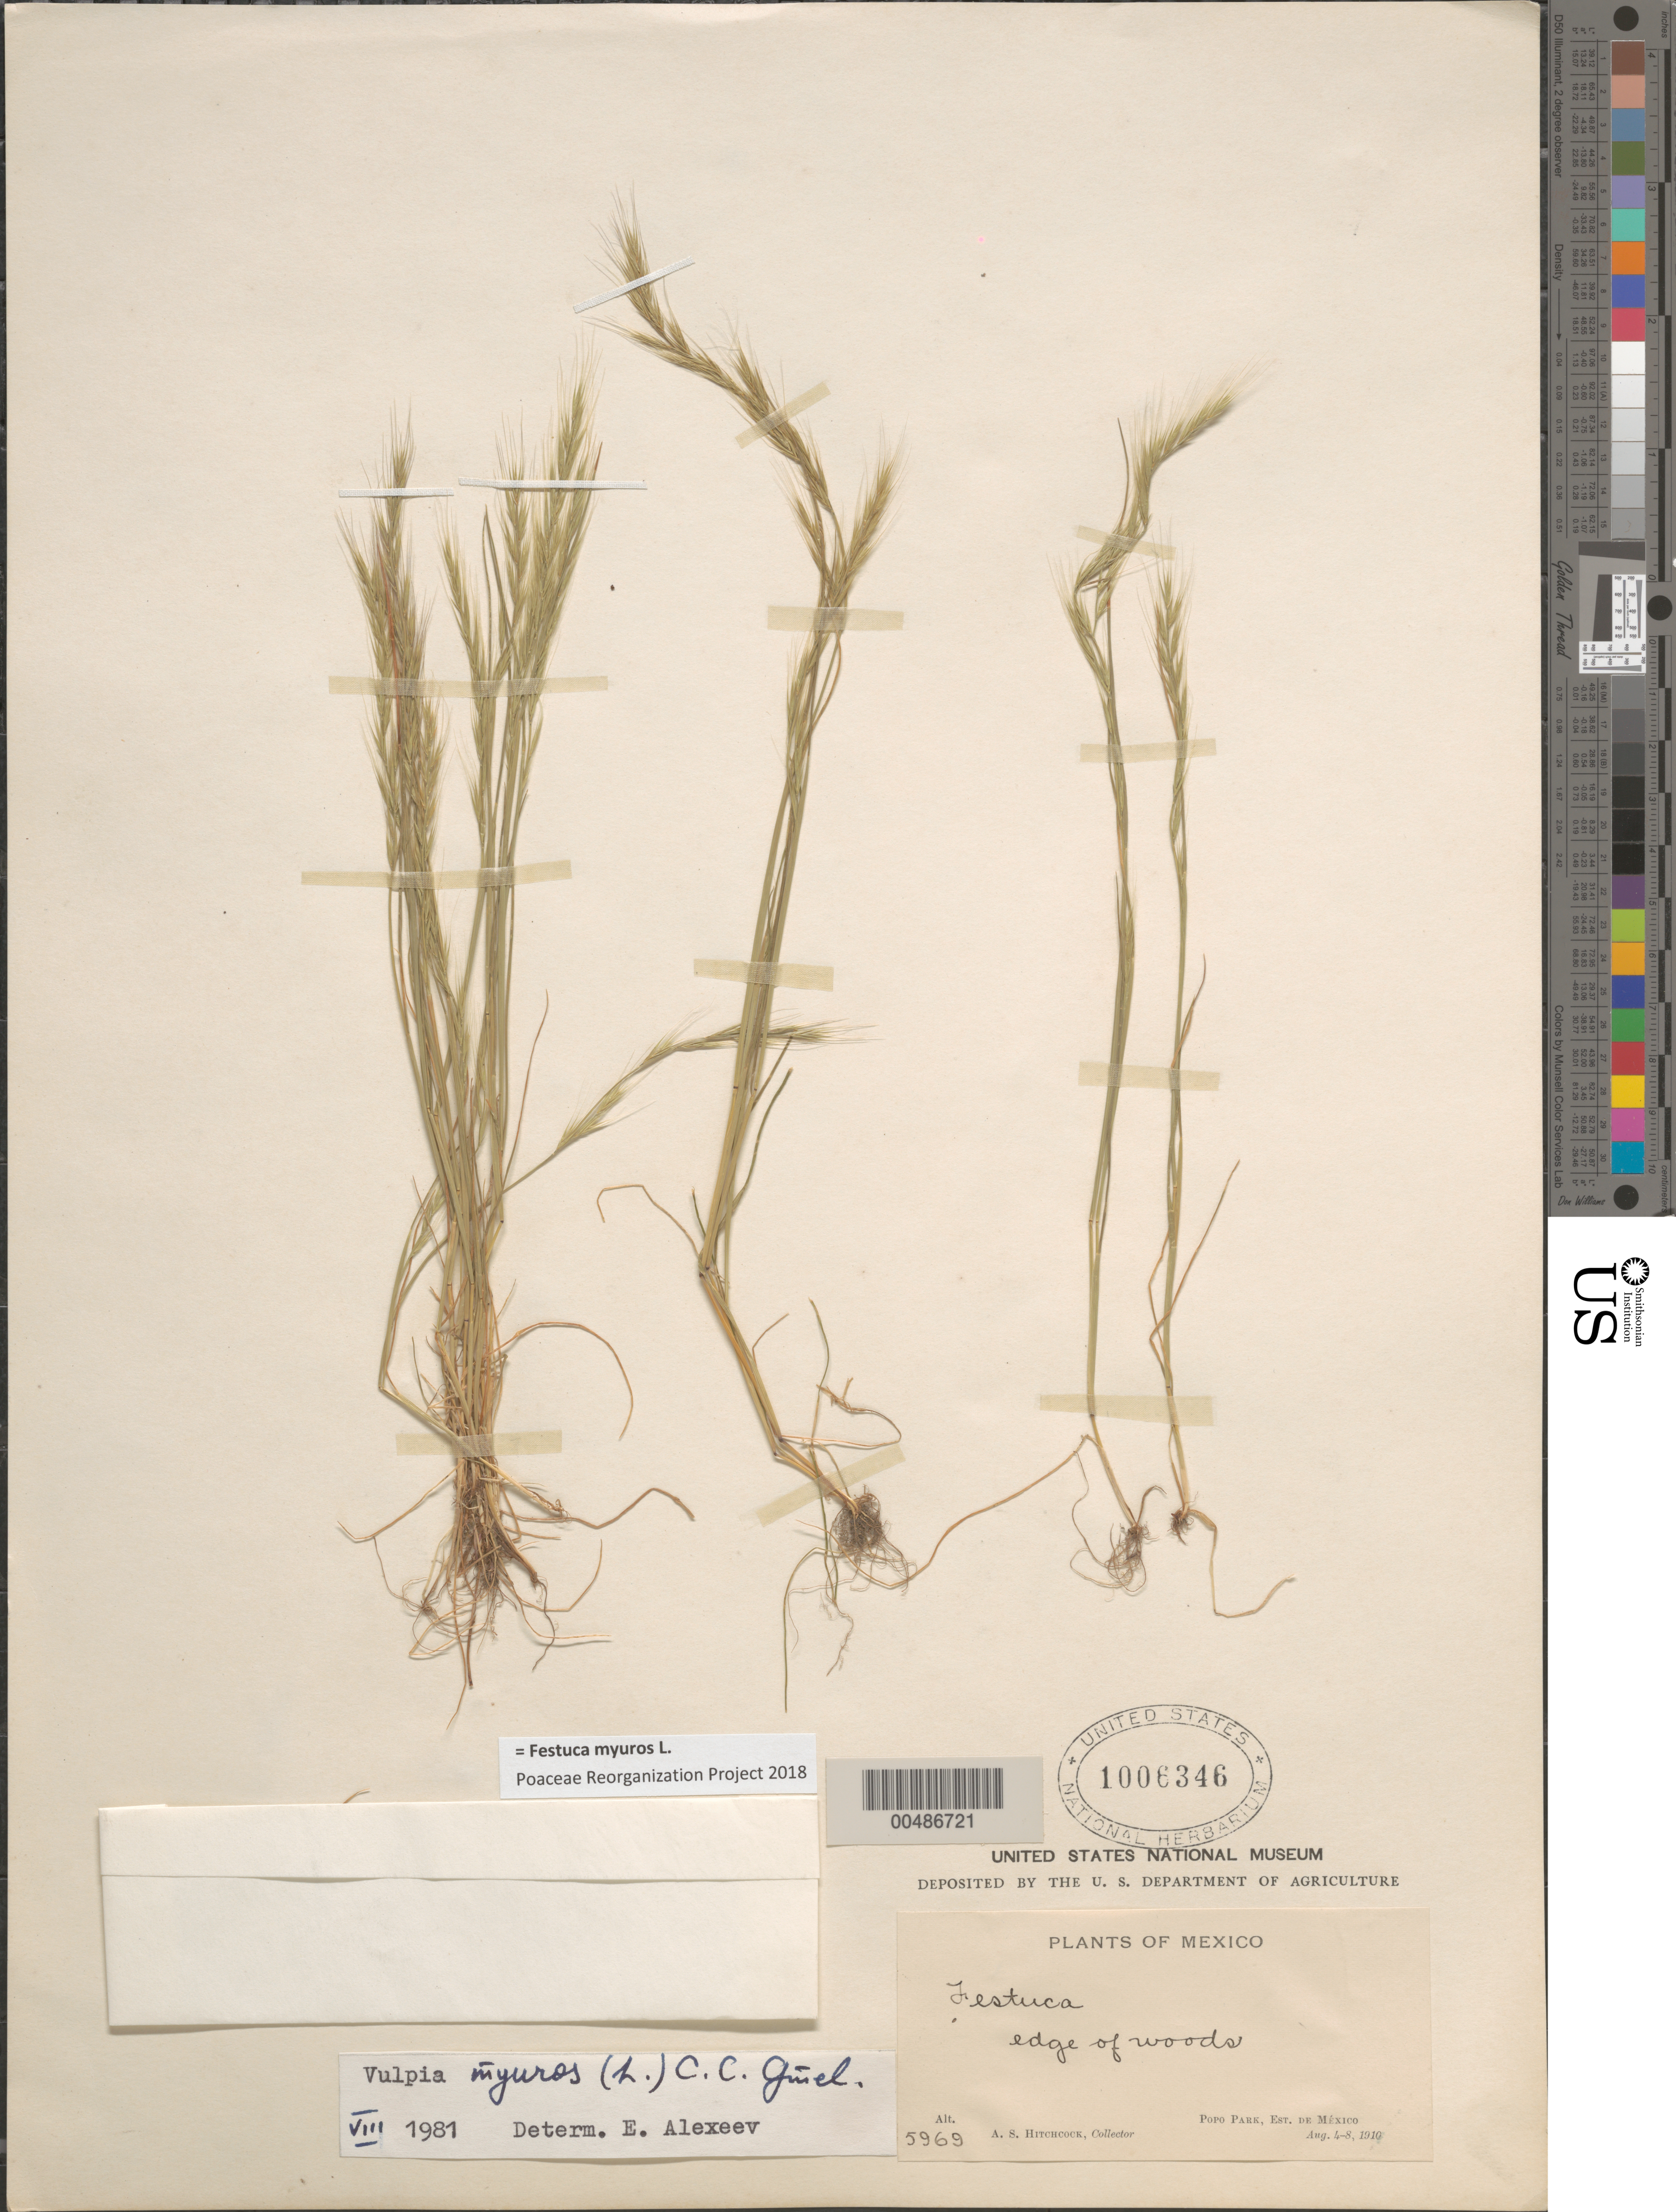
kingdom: Plantae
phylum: Tracheophyta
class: Liliopsida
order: Poales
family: Poaceae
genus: Festuca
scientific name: Festuca myuros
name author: L.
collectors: A. S. Hitchcock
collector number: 5969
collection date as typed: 4 Aug 1910 to 8 Aug 1910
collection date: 1910-08-04/1910-08-08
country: Mexico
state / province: México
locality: Popo Park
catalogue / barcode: US 1006346